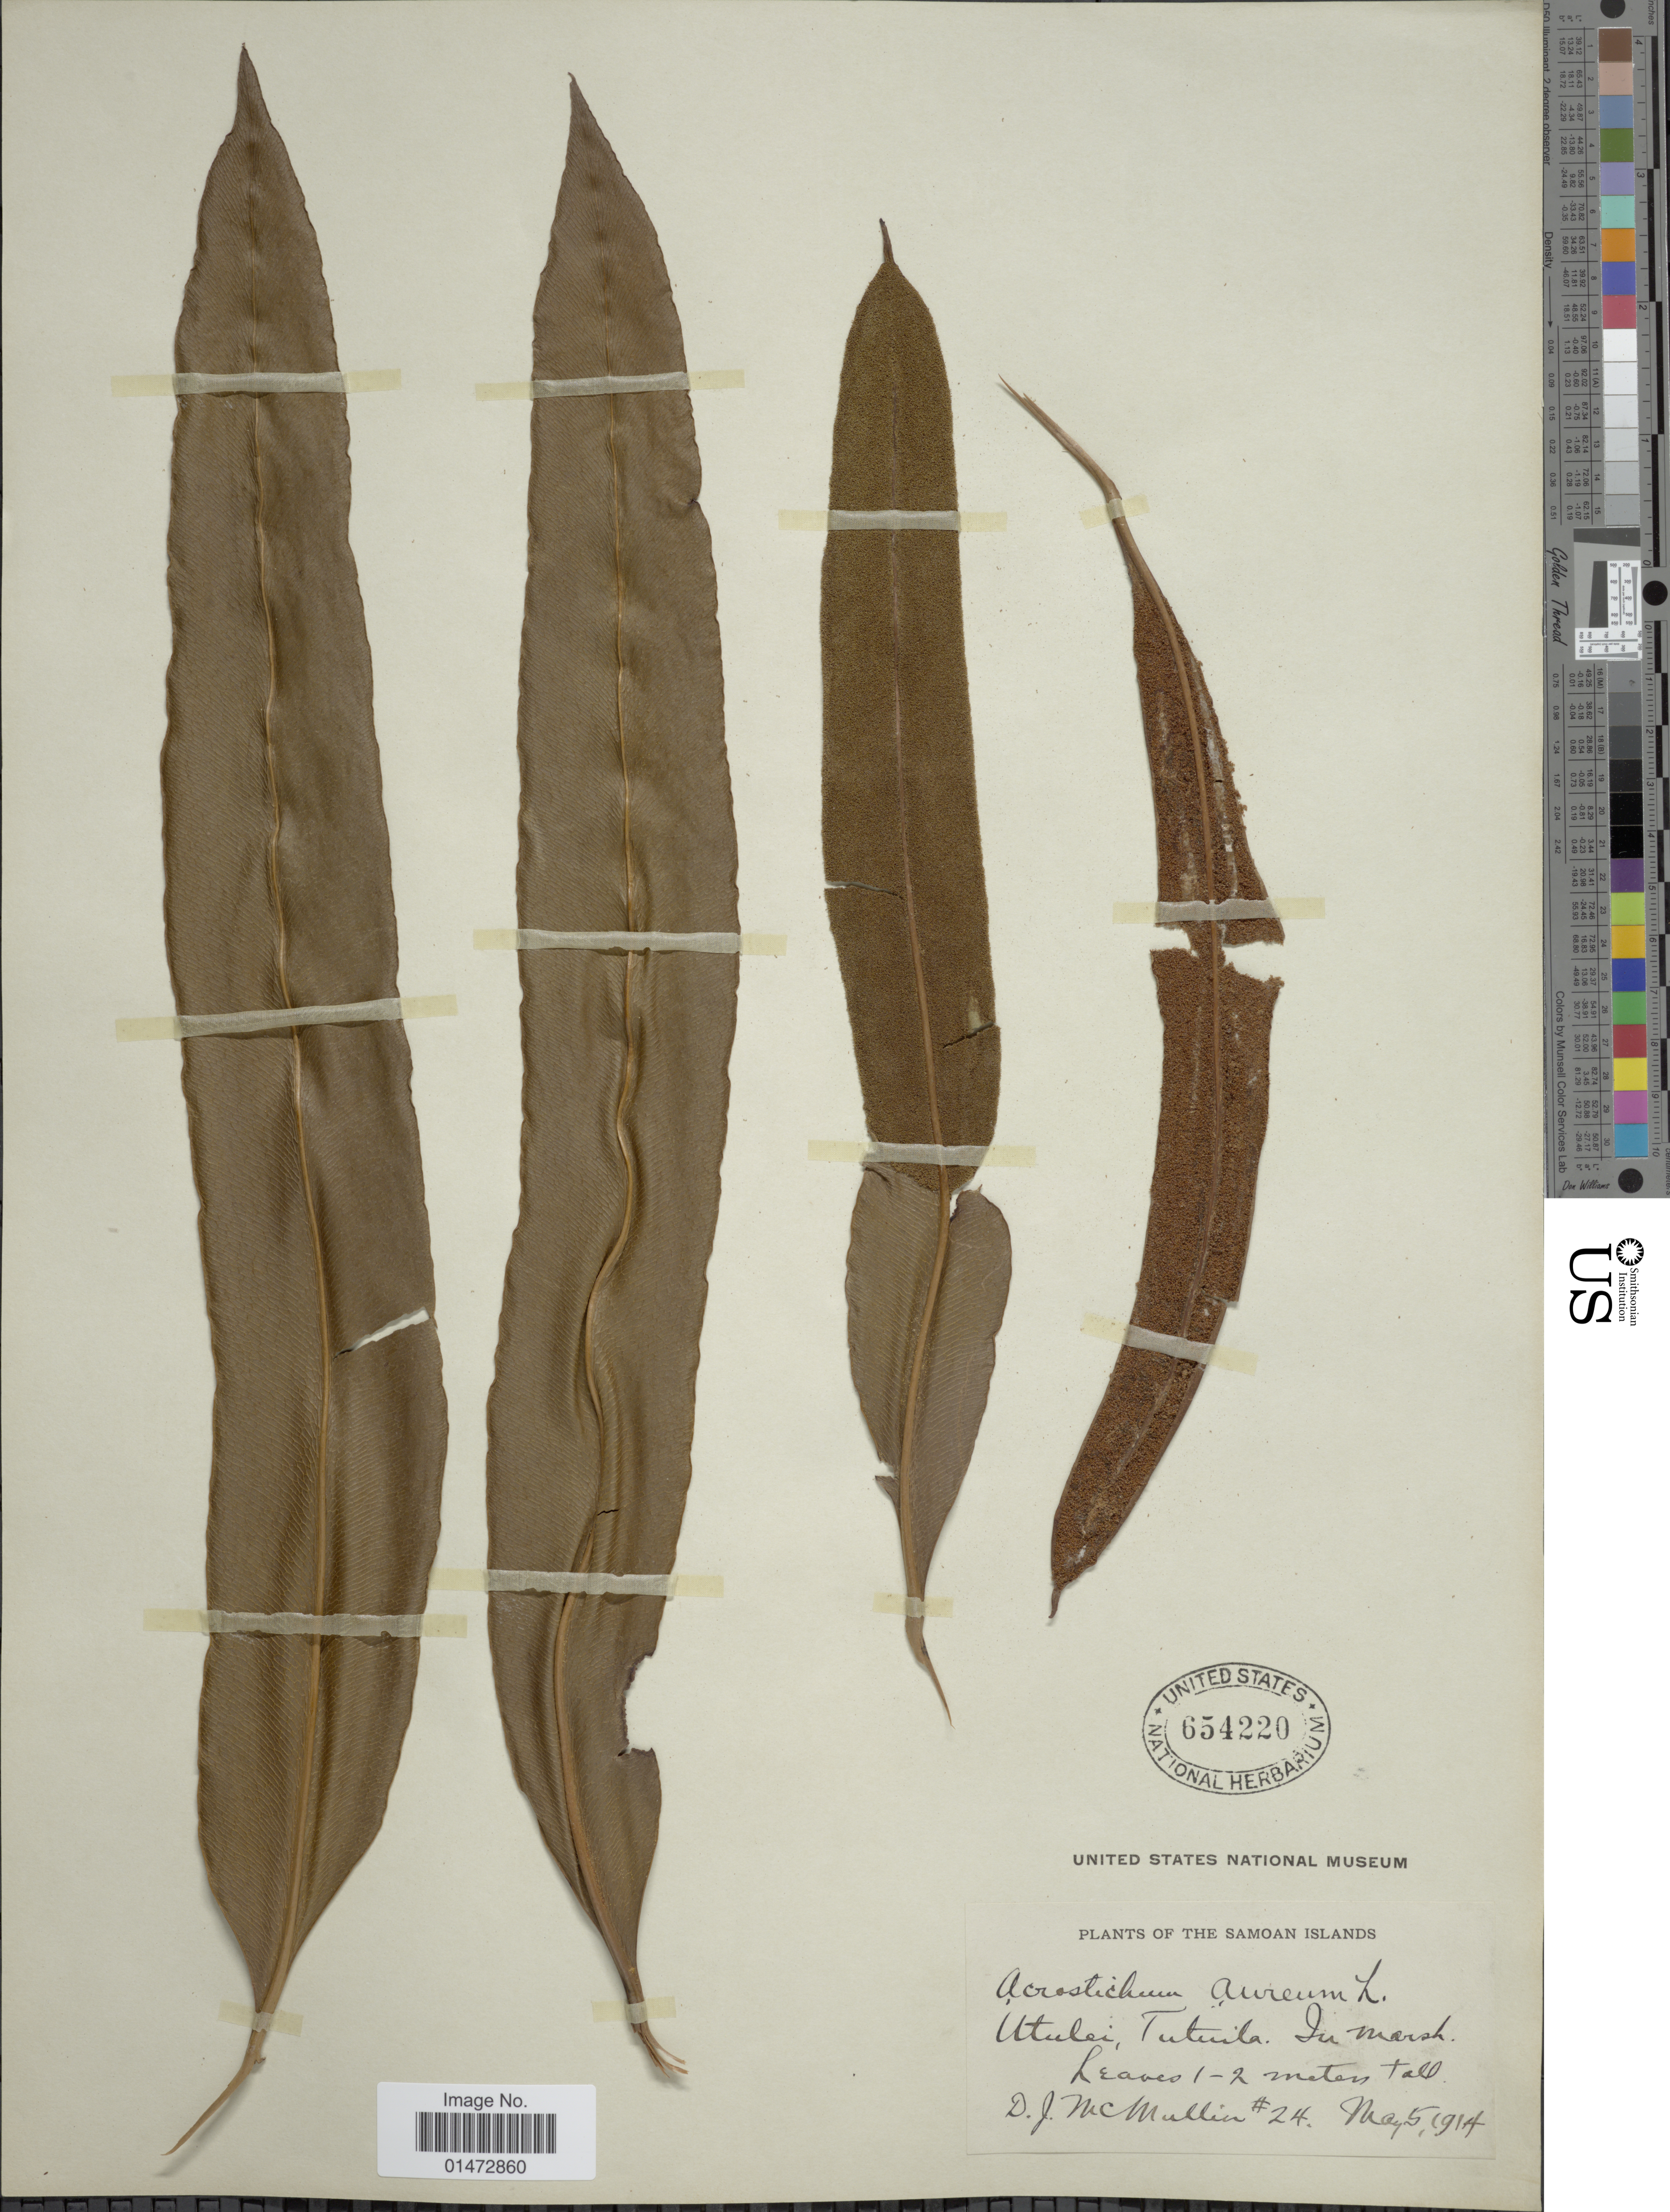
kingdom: Plantae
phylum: Tracheophyta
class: Polypodiopsida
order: Polypodiales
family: Pteridaceae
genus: Acrostichum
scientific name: Acrostichum aureum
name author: L.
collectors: D. McMullin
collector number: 24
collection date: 1914-05-05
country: American Samoa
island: Tutuila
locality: Samoan Islands. Utulei, Tutuila.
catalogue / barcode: US 654220